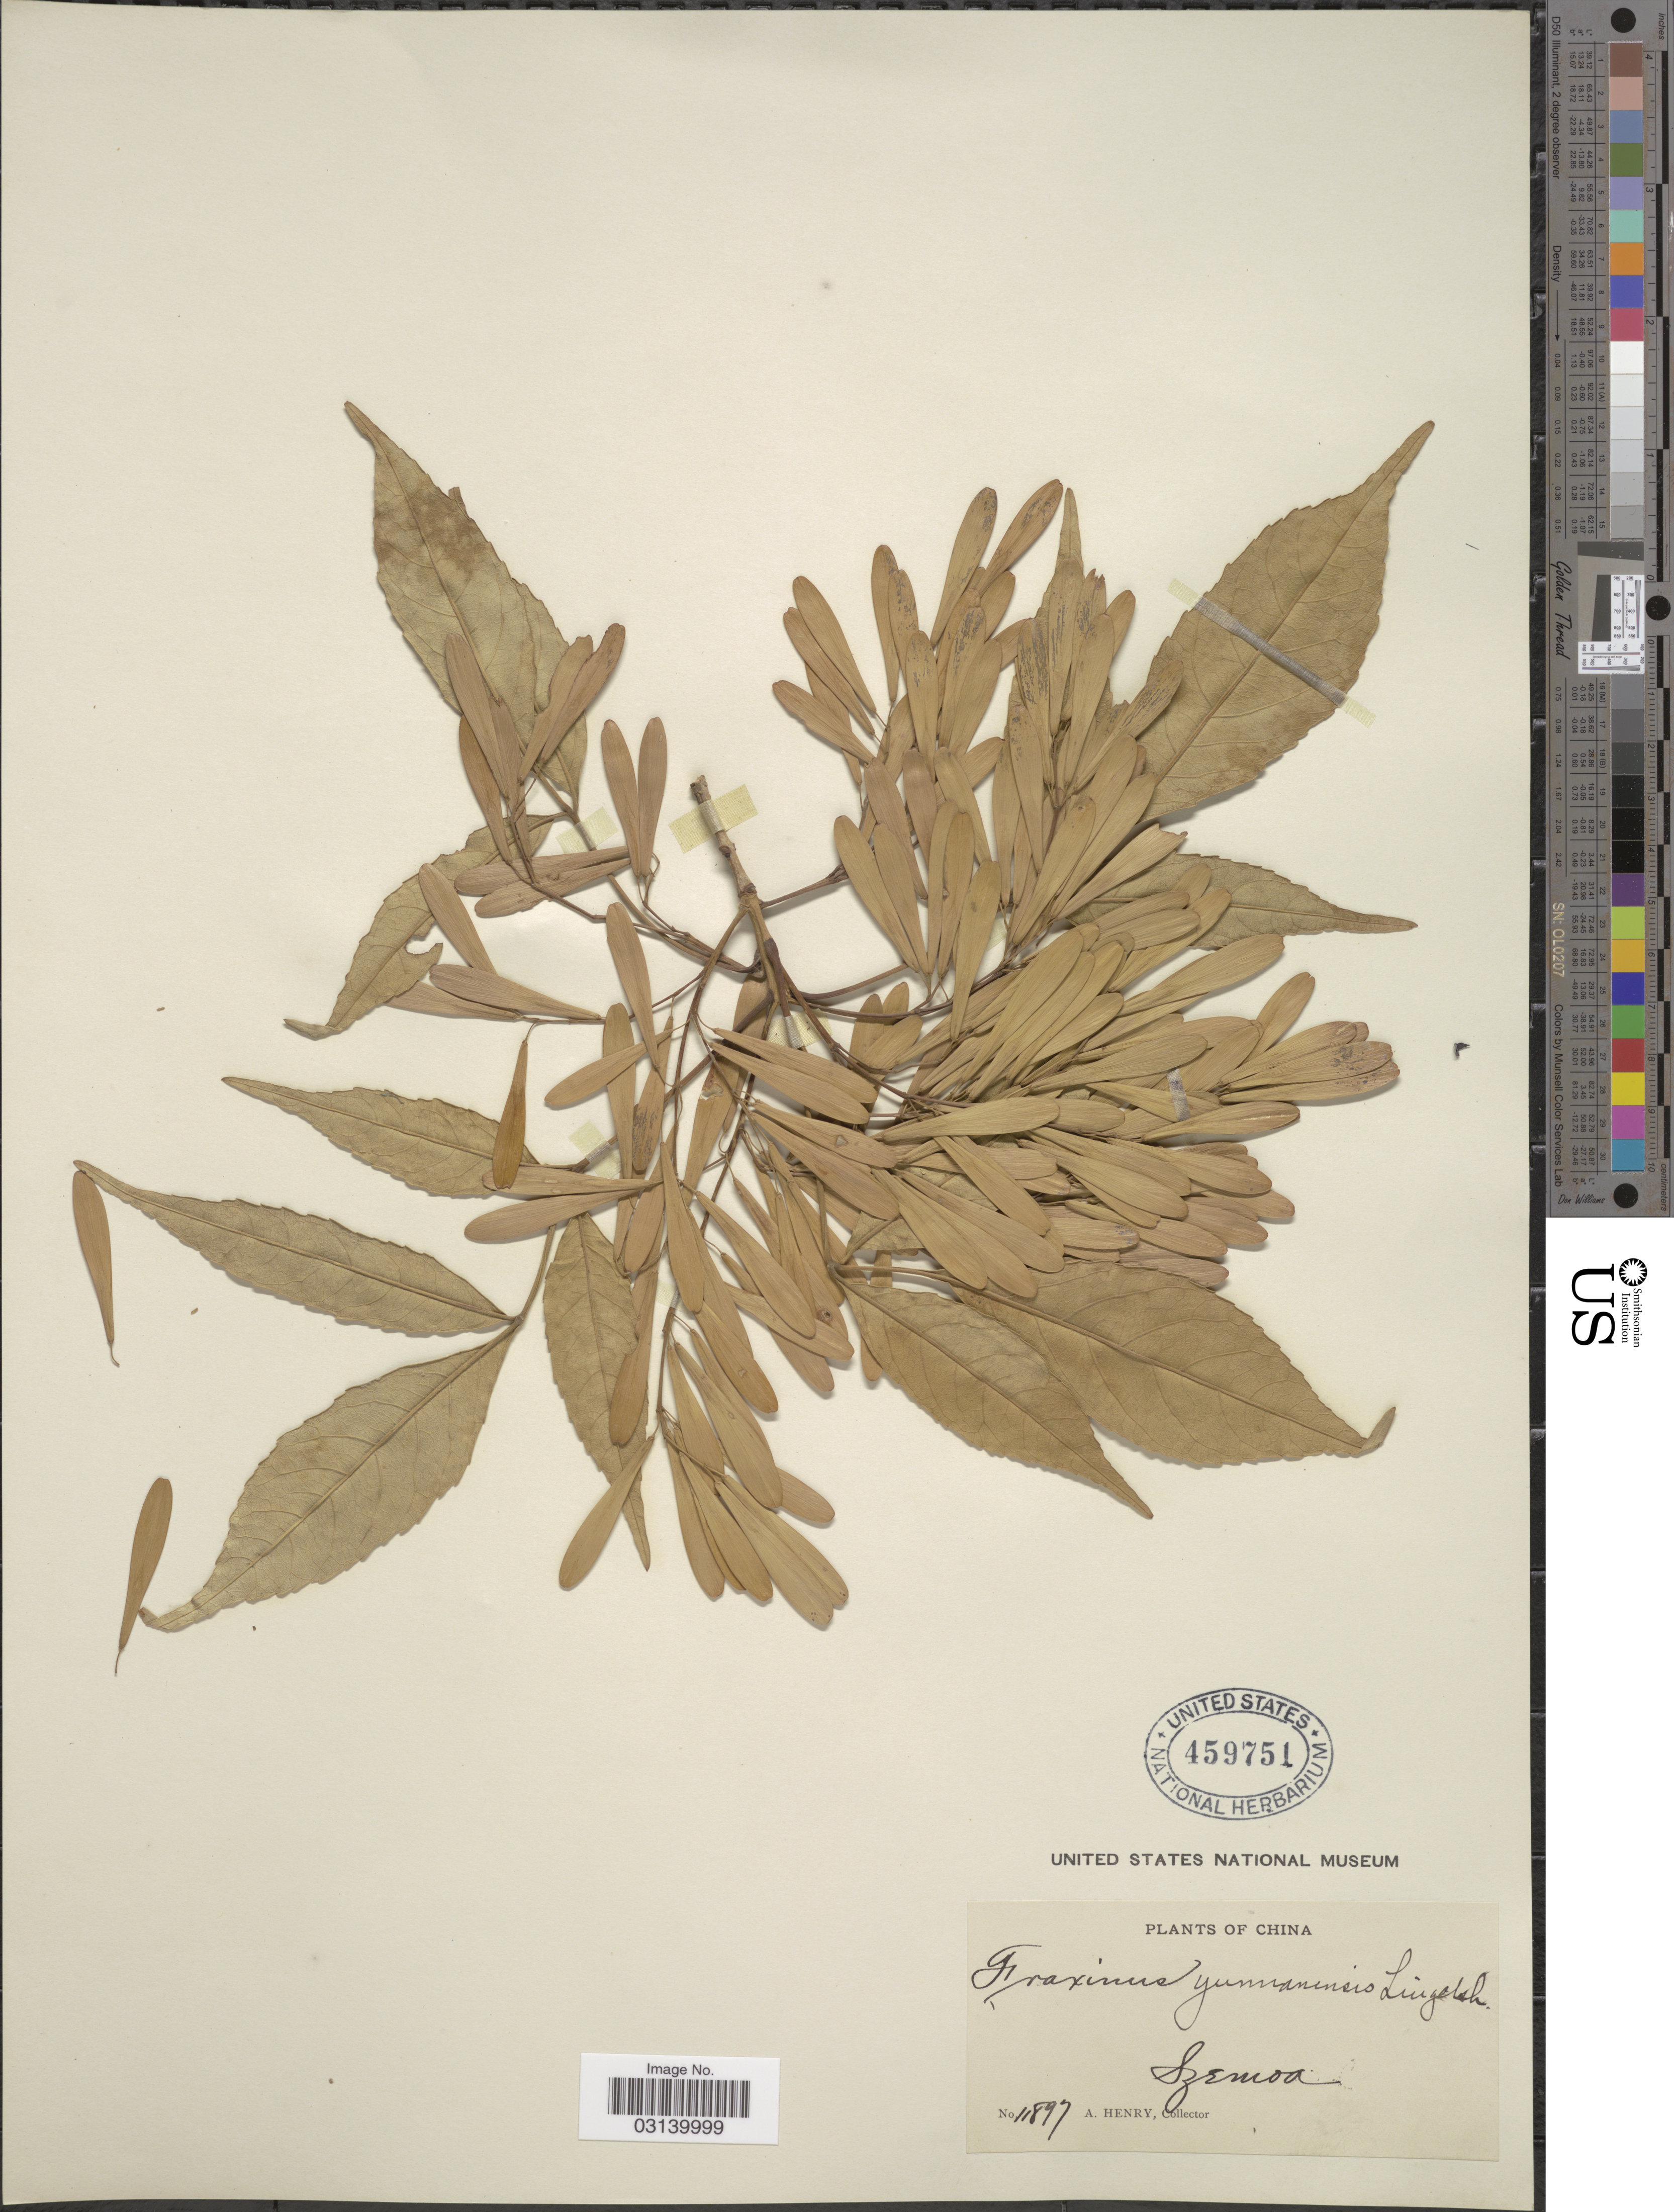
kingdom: Plantae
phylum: Tracheophyta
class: Magnoliopsida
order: Lamiales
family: Oleaceae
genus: Fraxinus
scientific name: Fraxinus yunnanensis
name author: Lingelsh.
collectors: A. Henry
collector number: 11897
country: China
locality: Szemoa.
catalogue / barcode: US 459751